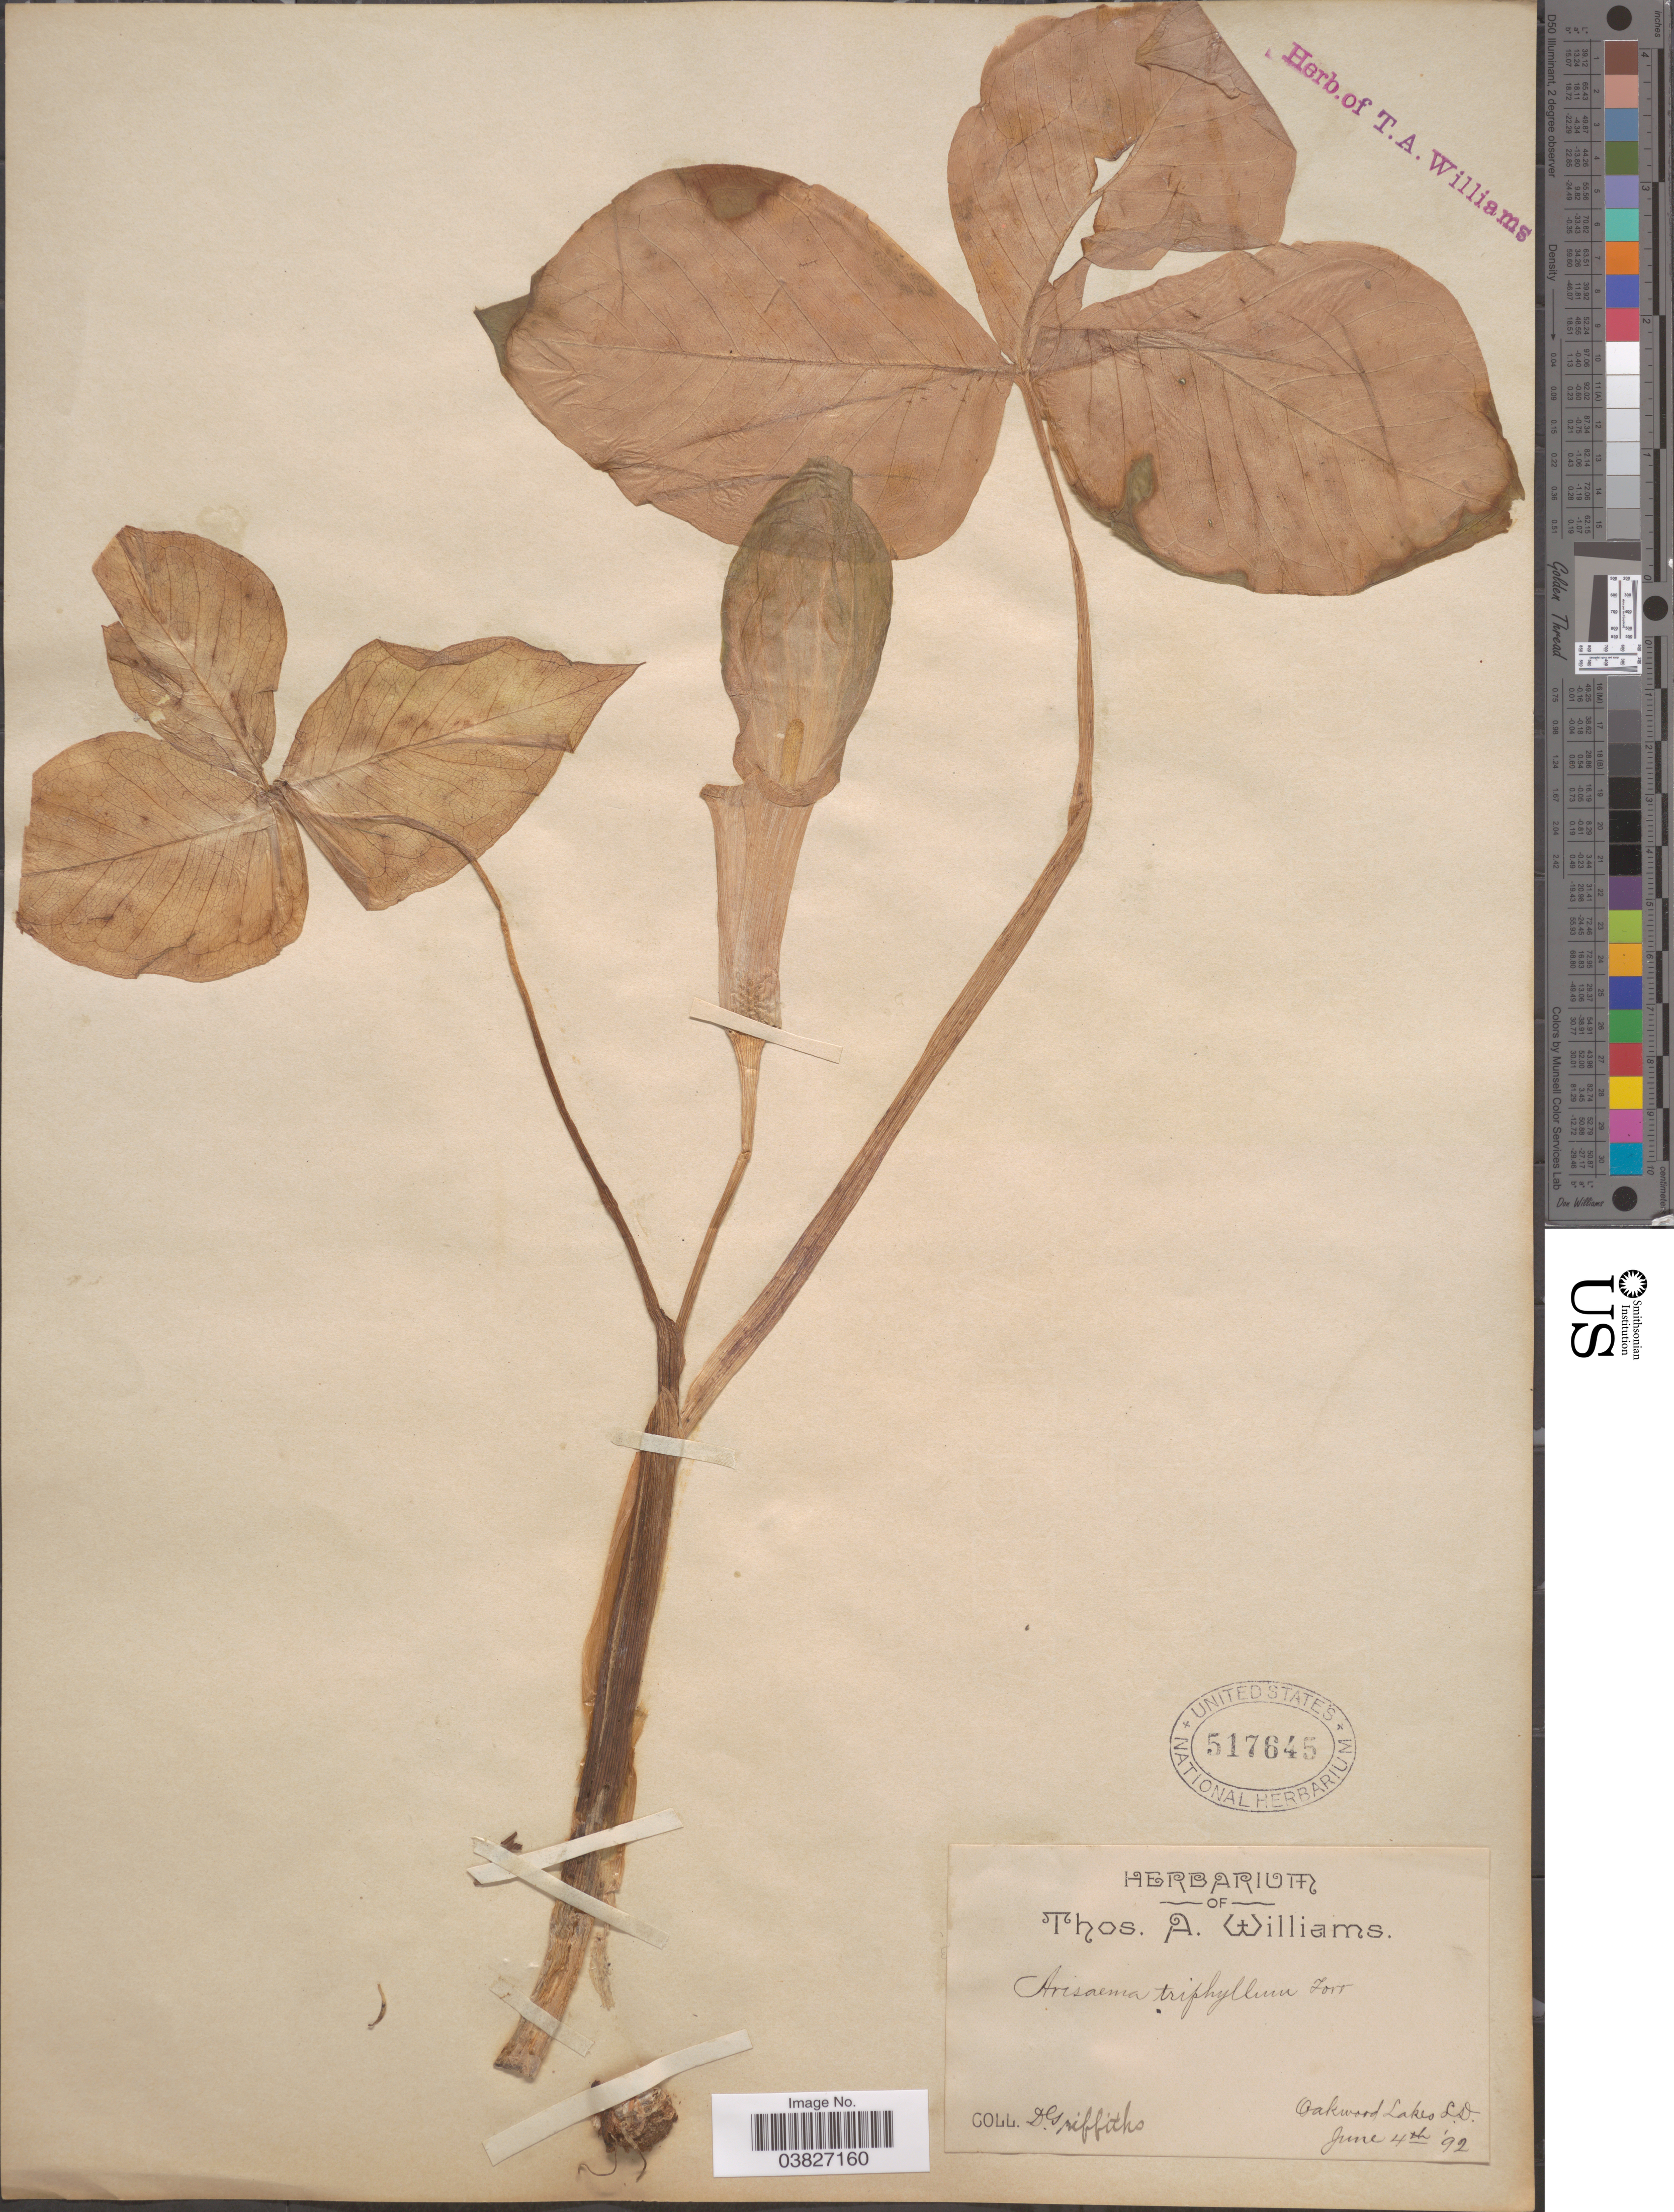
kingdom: Plantae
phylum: Tracheophyta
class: Liliopsida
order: Alismatales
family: Araceae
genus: Arisaema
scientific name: Arisaema triphyllum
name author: (L.) Schott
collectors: D. Griffiths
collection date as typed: Transcribed d/m/y: 4/6/92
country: United States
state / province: South Dakota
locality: Oakwood Lakes.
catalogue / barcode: US 517645